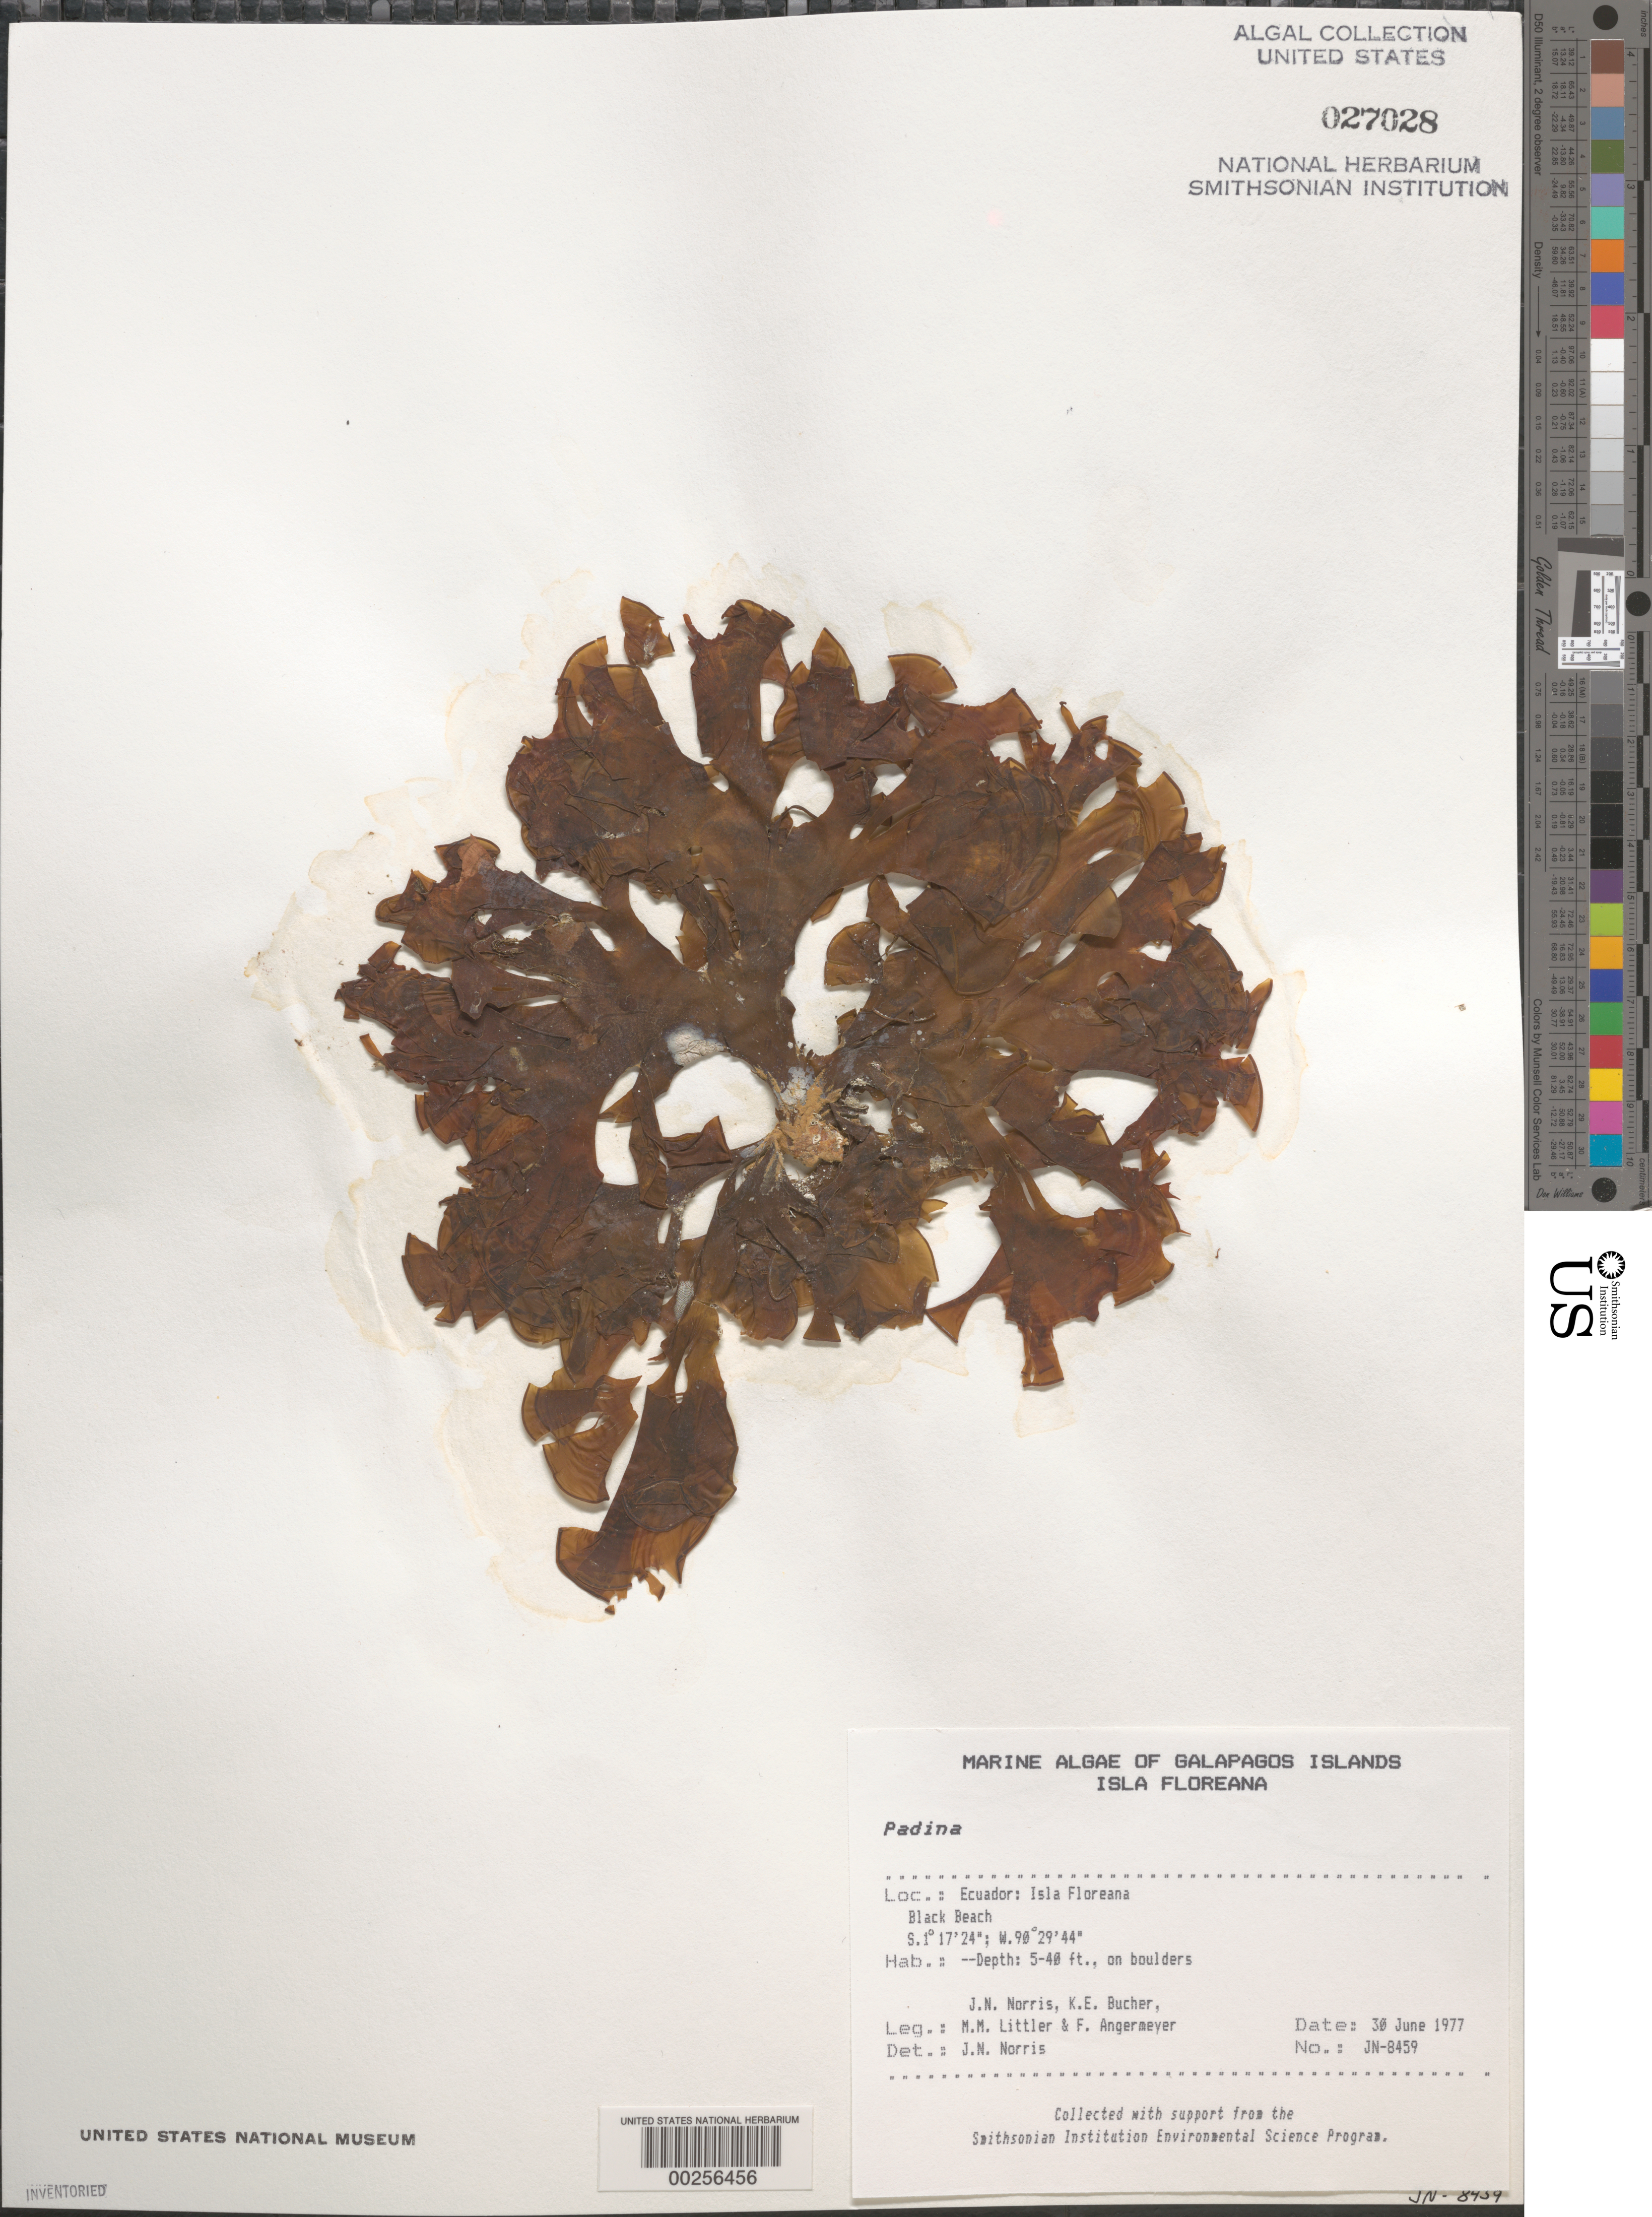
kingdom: Chromista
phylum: Ochrophyta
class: Phaeophyceae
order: Dictyotales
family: Dictyotaceae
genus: Padina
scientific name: Padina sp.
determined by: Norris, James N.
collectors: J. N. Norris, K. E. Bucher, M. M. Littler & F. Angermeyer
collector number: JN-8459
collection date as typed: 30 Jun 1977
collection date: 1977-06-30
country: Ecuador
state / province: Colón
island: Floreana [Charles, Santa Maria]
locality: Black Beach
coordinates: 1 17' 24" S, 90 29' 44" W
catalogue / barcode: US 27028